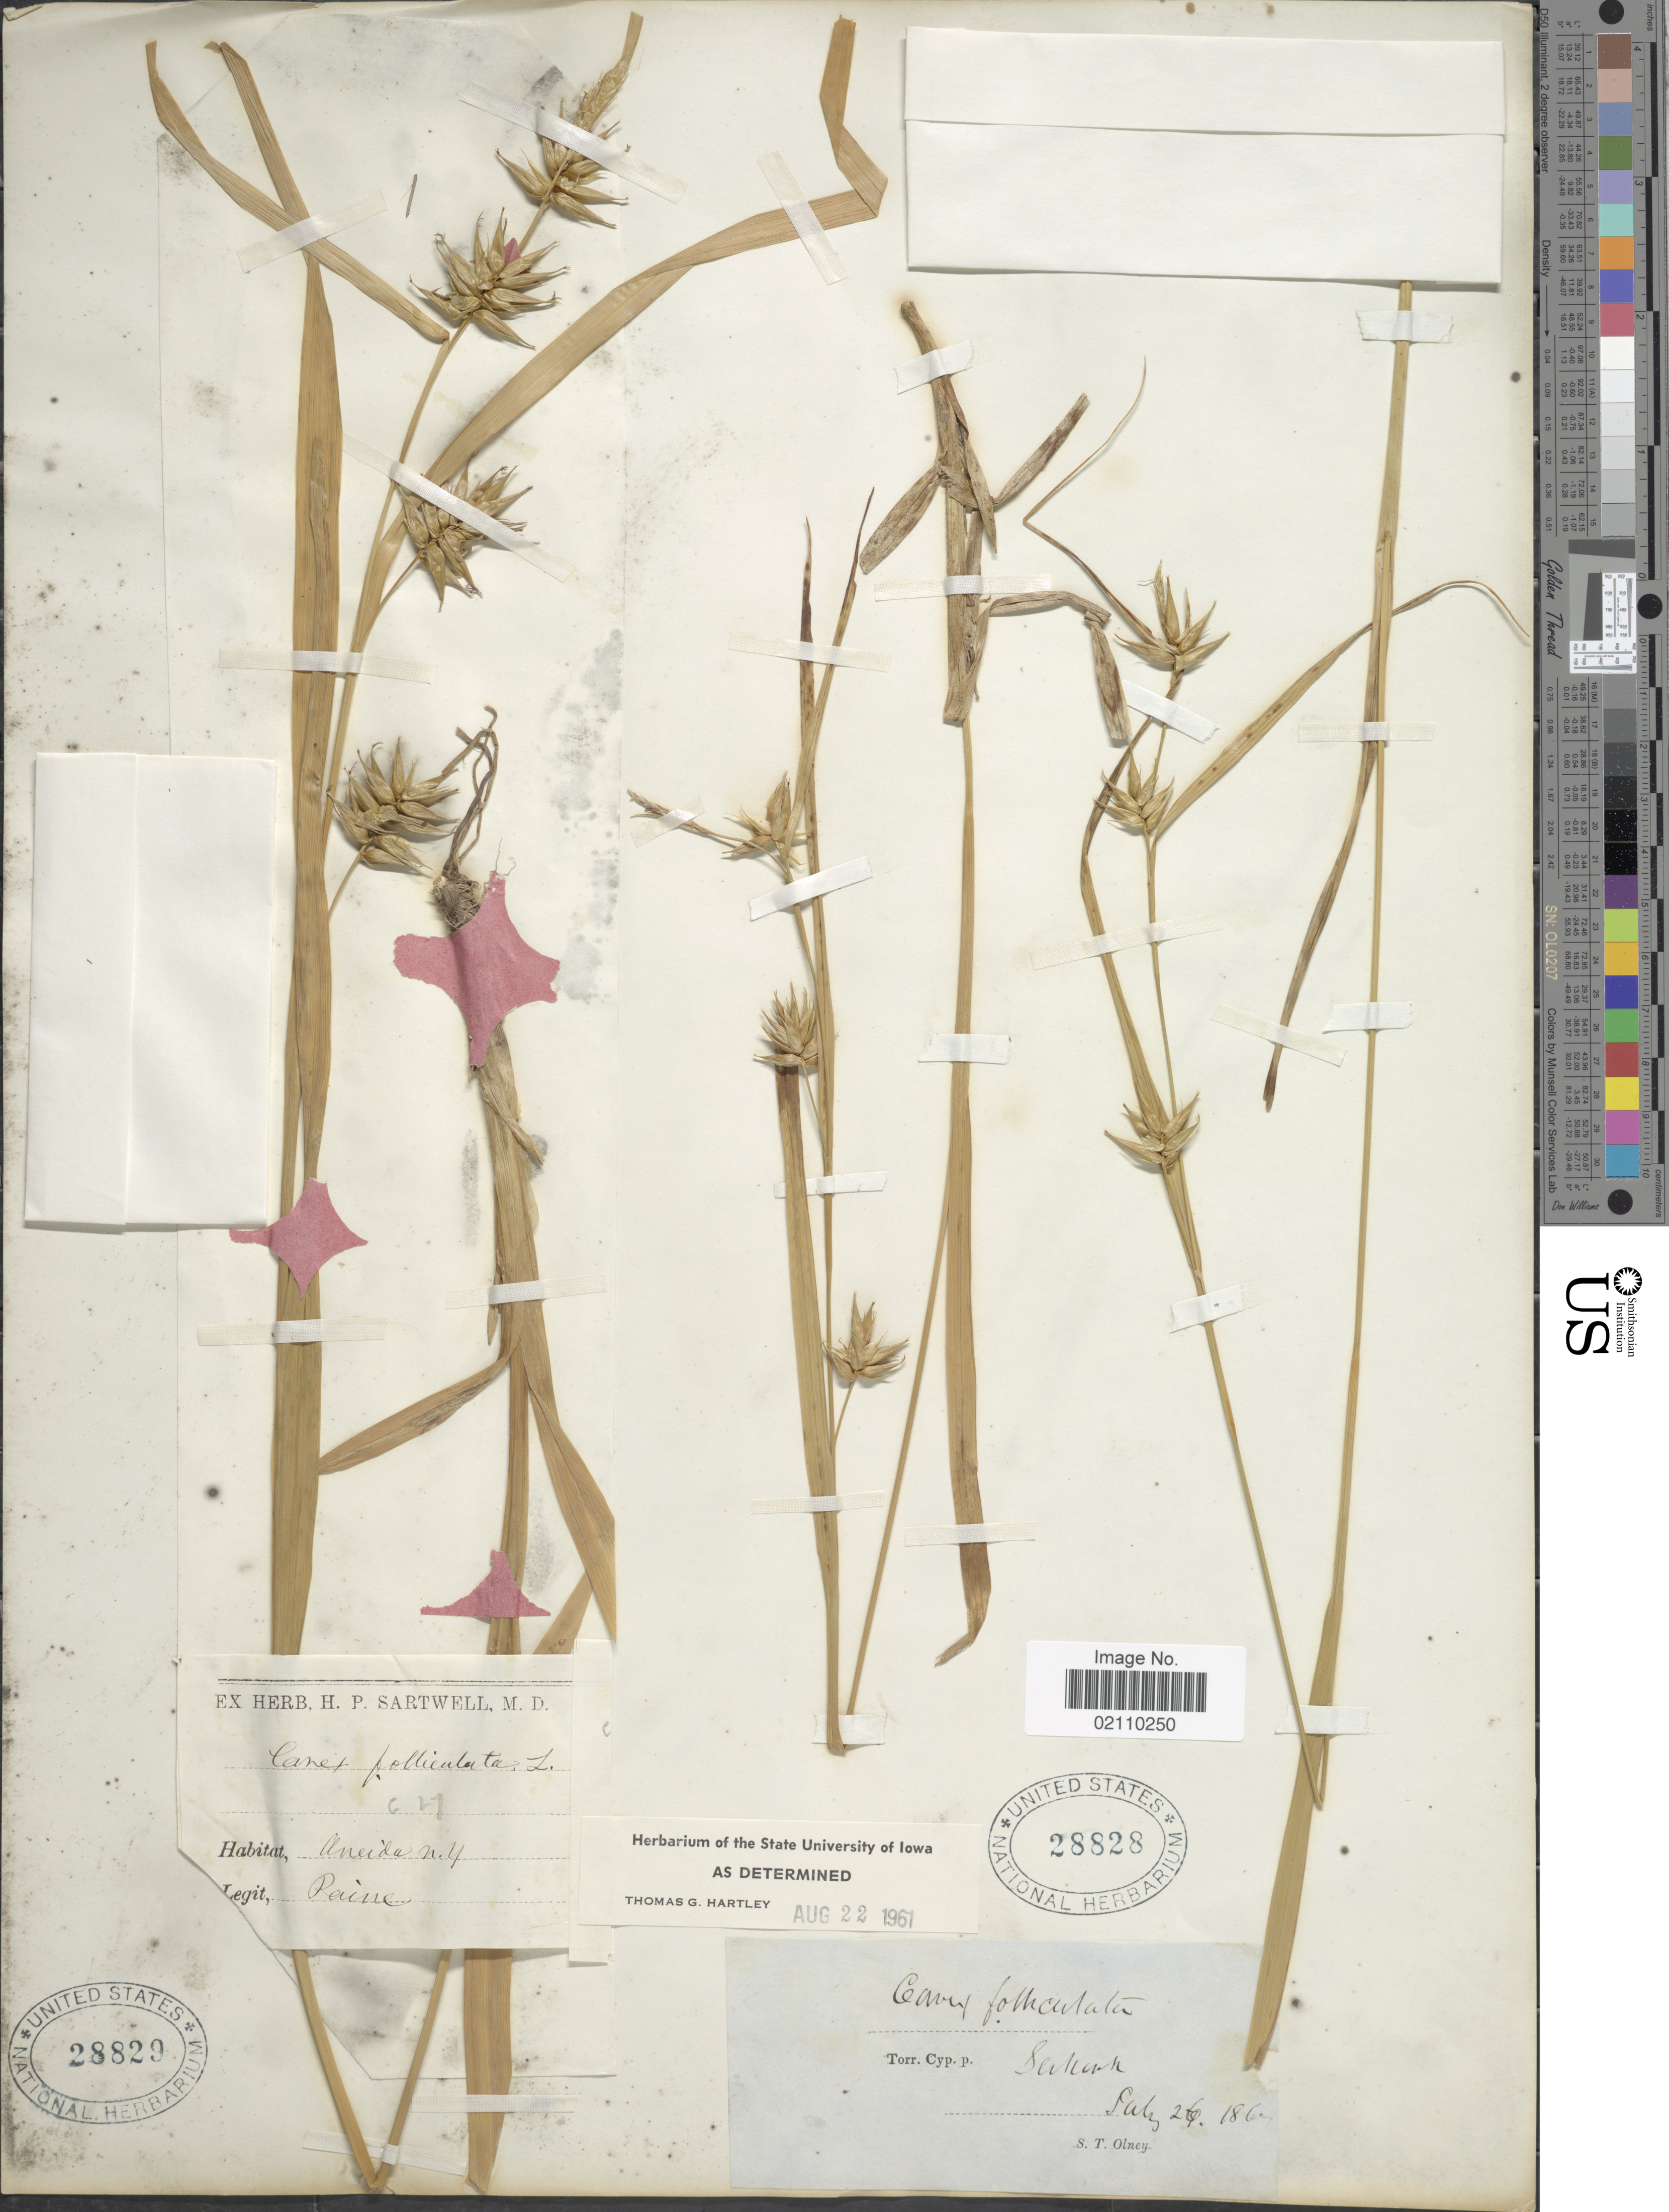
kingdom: Plantae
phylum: Tracheophyta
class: Liliopsida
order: Poales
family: Cyperaceae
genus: Carex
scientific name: Carex folliculata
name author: L.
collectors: S. Olney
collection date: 1867-07-26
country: United States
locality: Seahawk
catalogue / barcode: US 28828